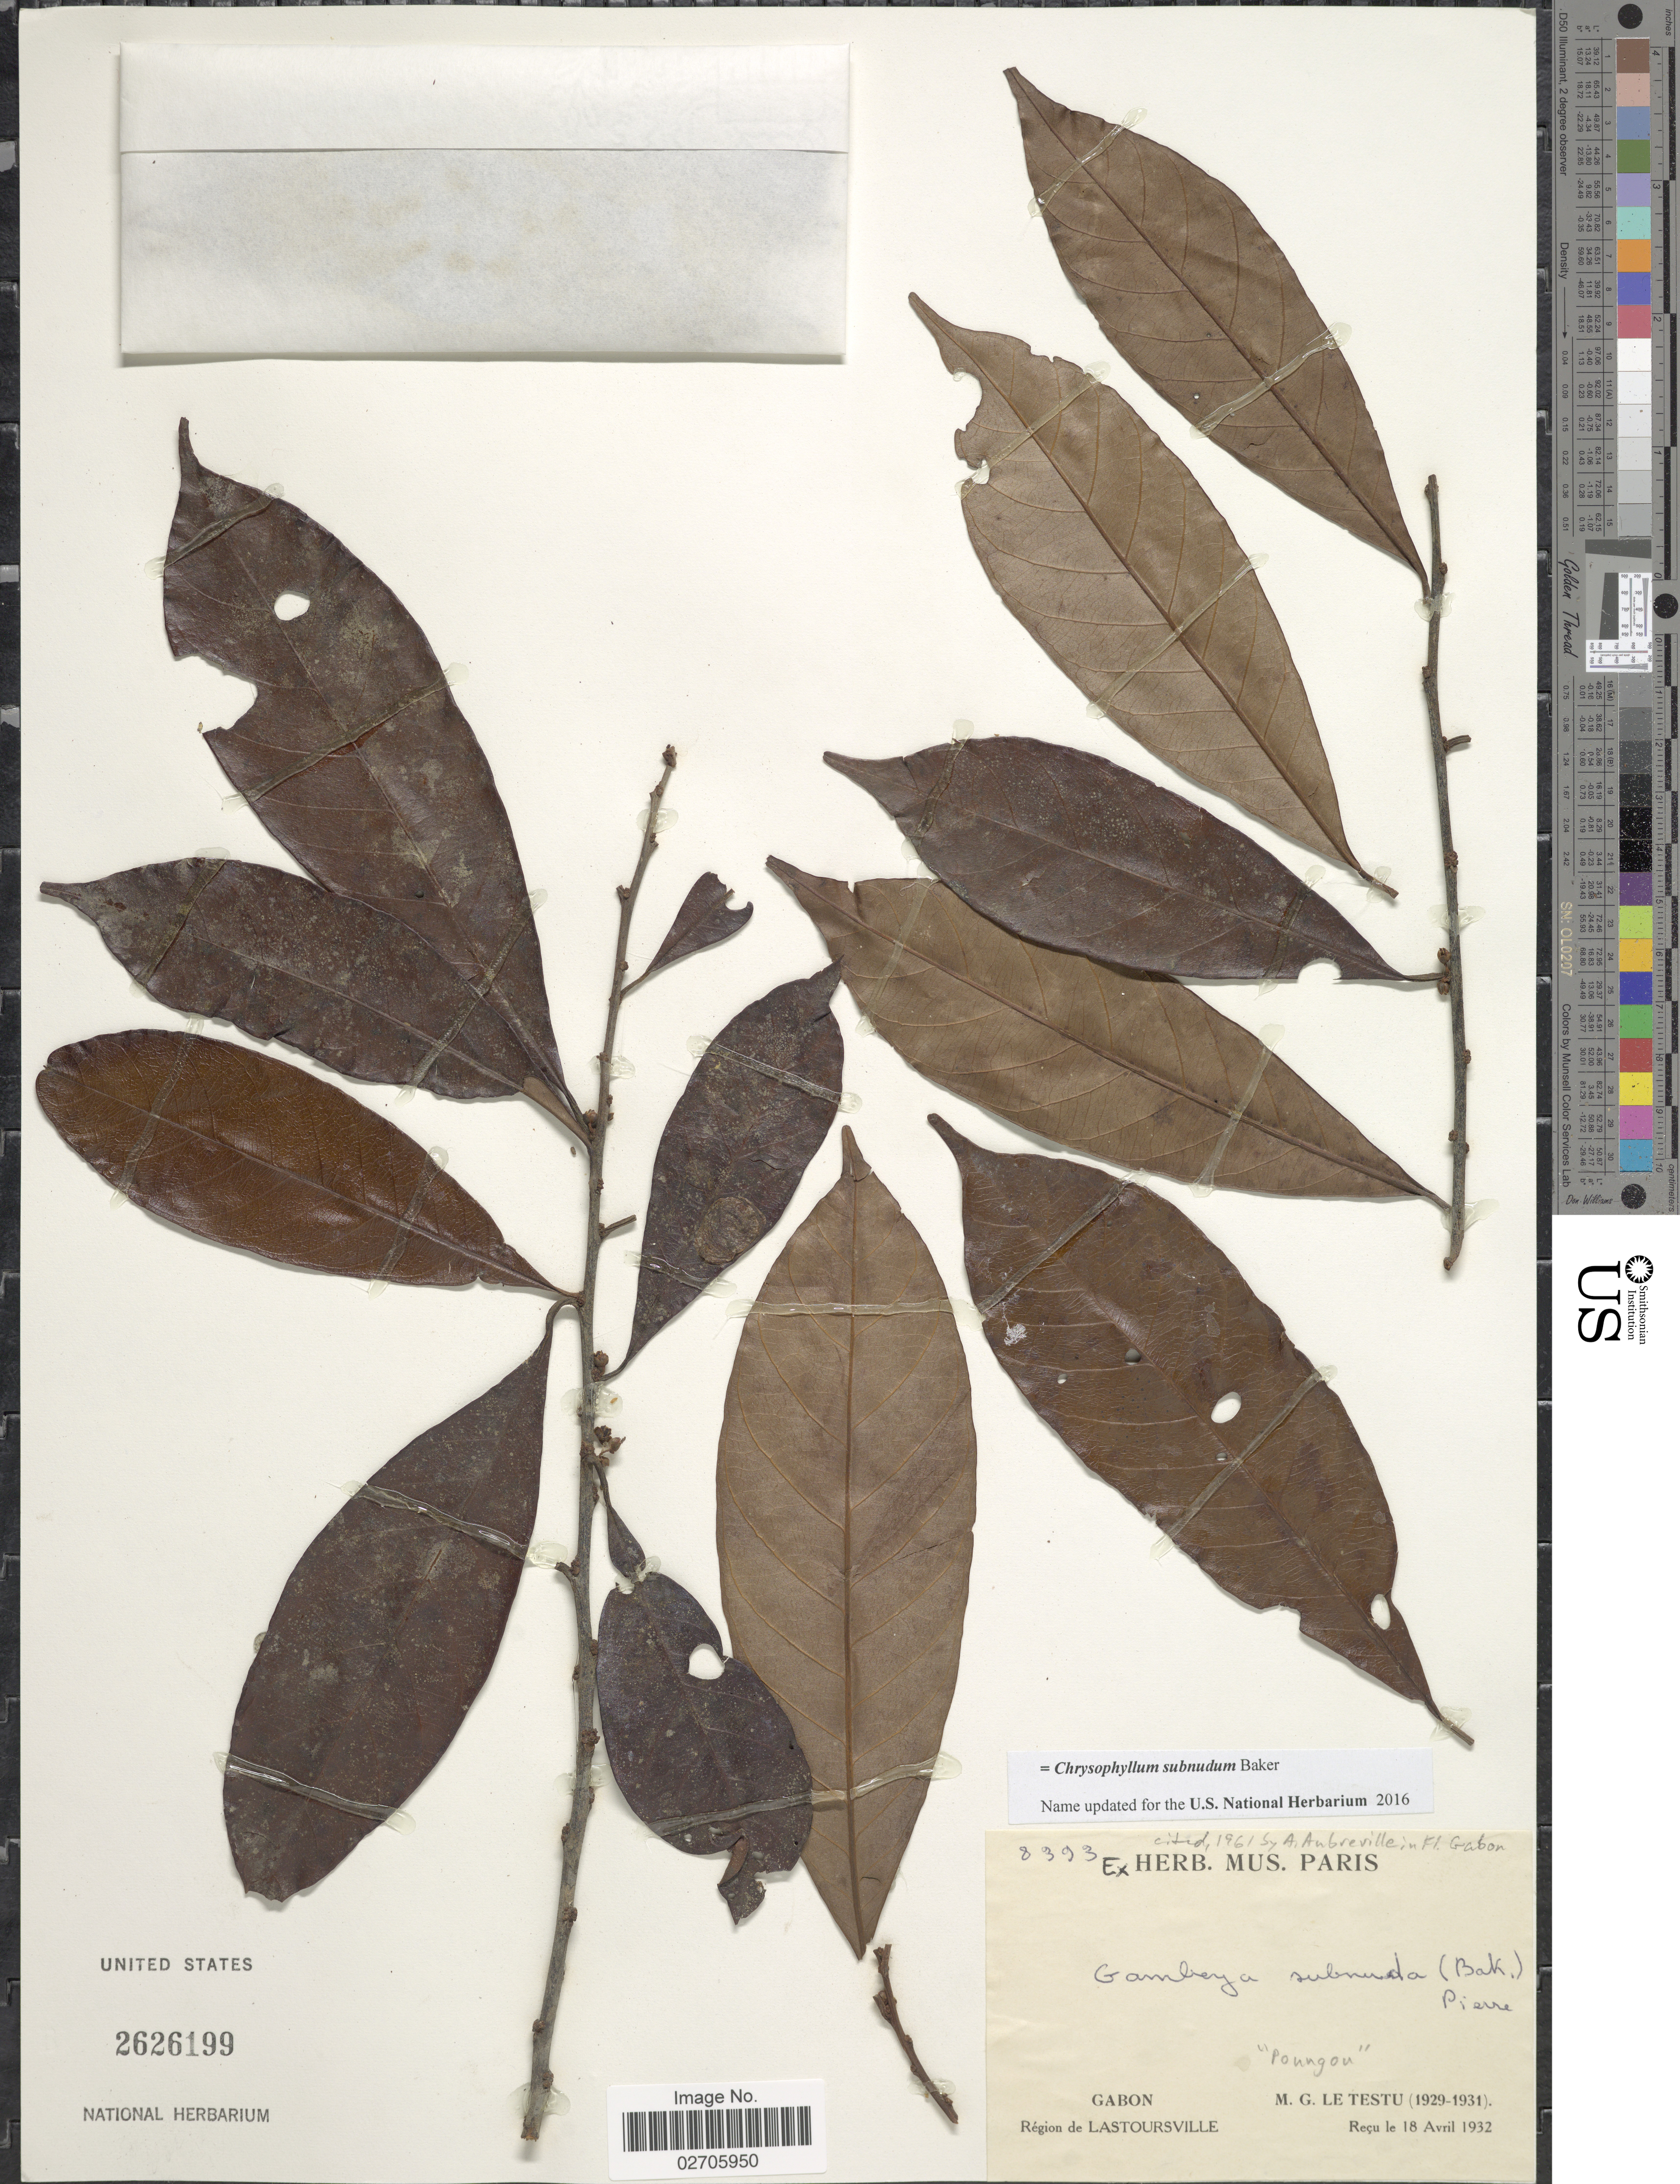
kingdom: Plantae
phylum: Tracheophyta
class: Magnoliopsida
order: Ericales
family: Sapotaceae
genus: Chrysophyllum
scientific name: Chrysophyllum subnudum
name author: Baker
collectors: M. Le Testu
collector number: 8393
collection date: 1929/1931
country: Gabon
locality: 'Poungon', Région de Lastoursville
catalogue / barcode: US 2626199